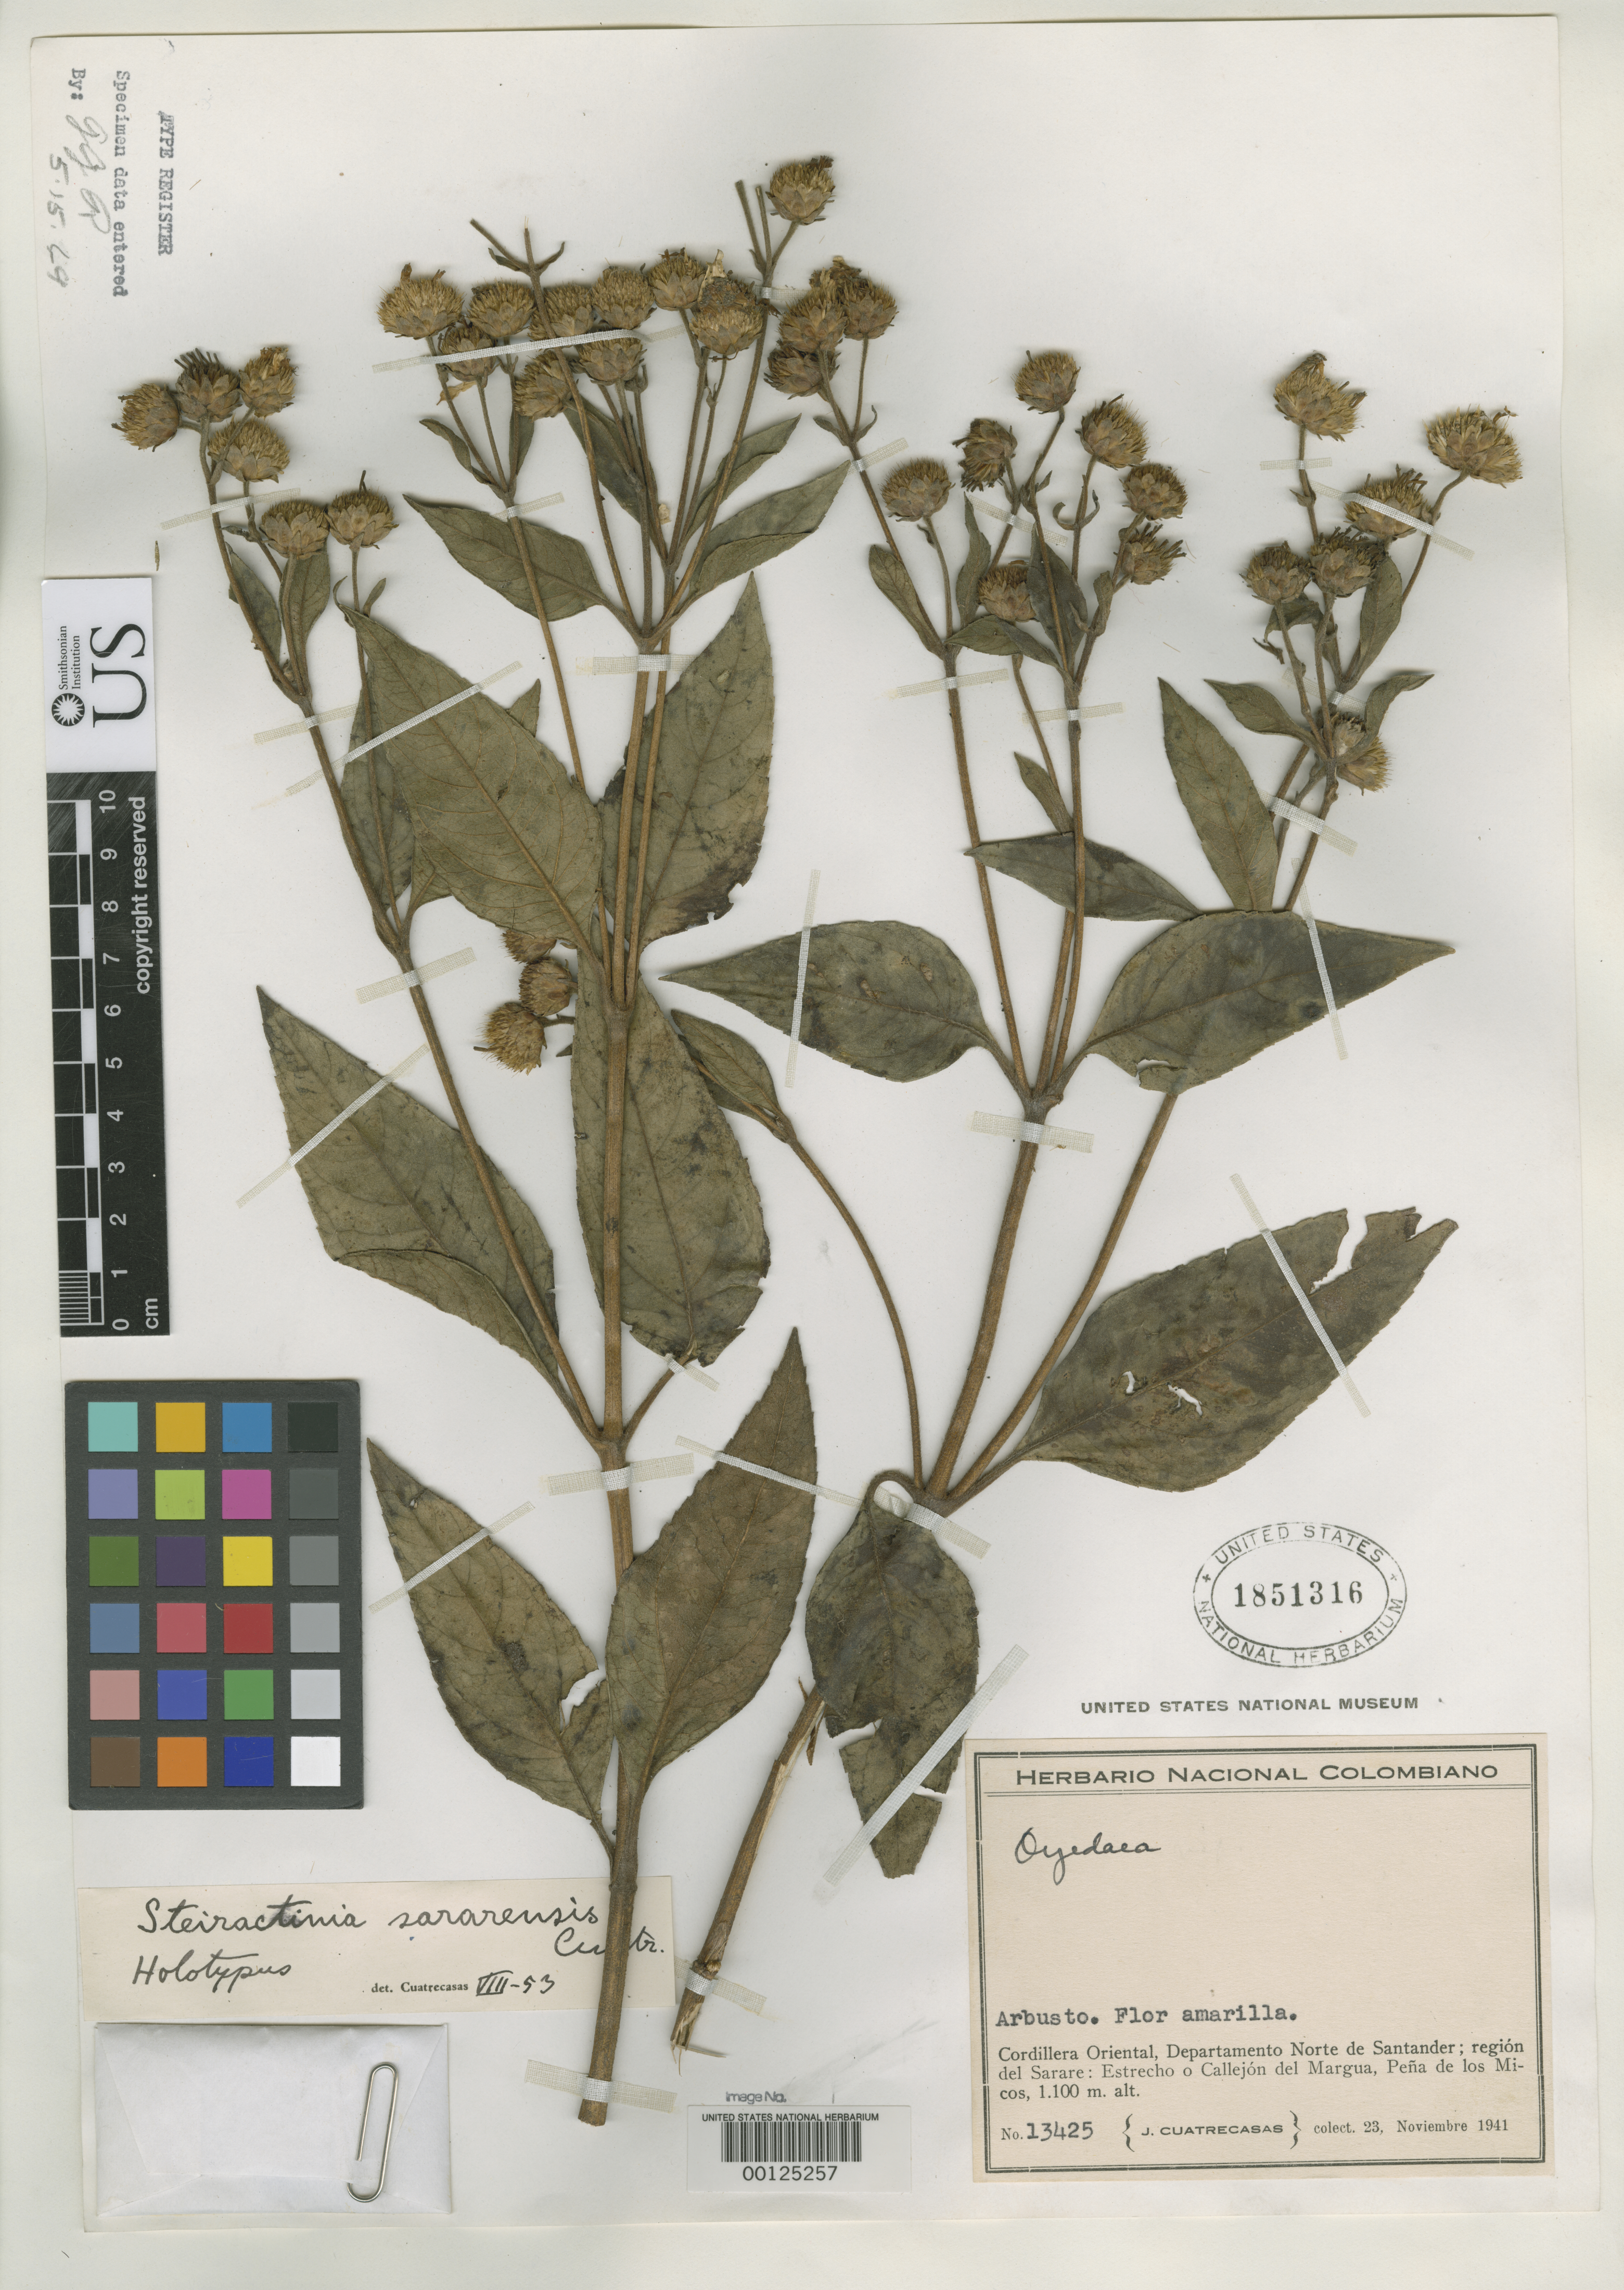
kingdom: Plantae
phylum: Tracheophyta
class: Magnoliopsida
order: Asterales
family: Asteraceae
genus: Steiractinia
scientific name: Steiractinia sararensis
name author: Cuatrec.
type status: Holotype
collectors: J. Cuatrecasas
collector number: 13425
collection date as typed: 23 Nov 1941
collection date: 1941-11-23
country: Colombia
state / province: Norte de Santander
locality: Sarare.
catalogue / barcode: US 1851316